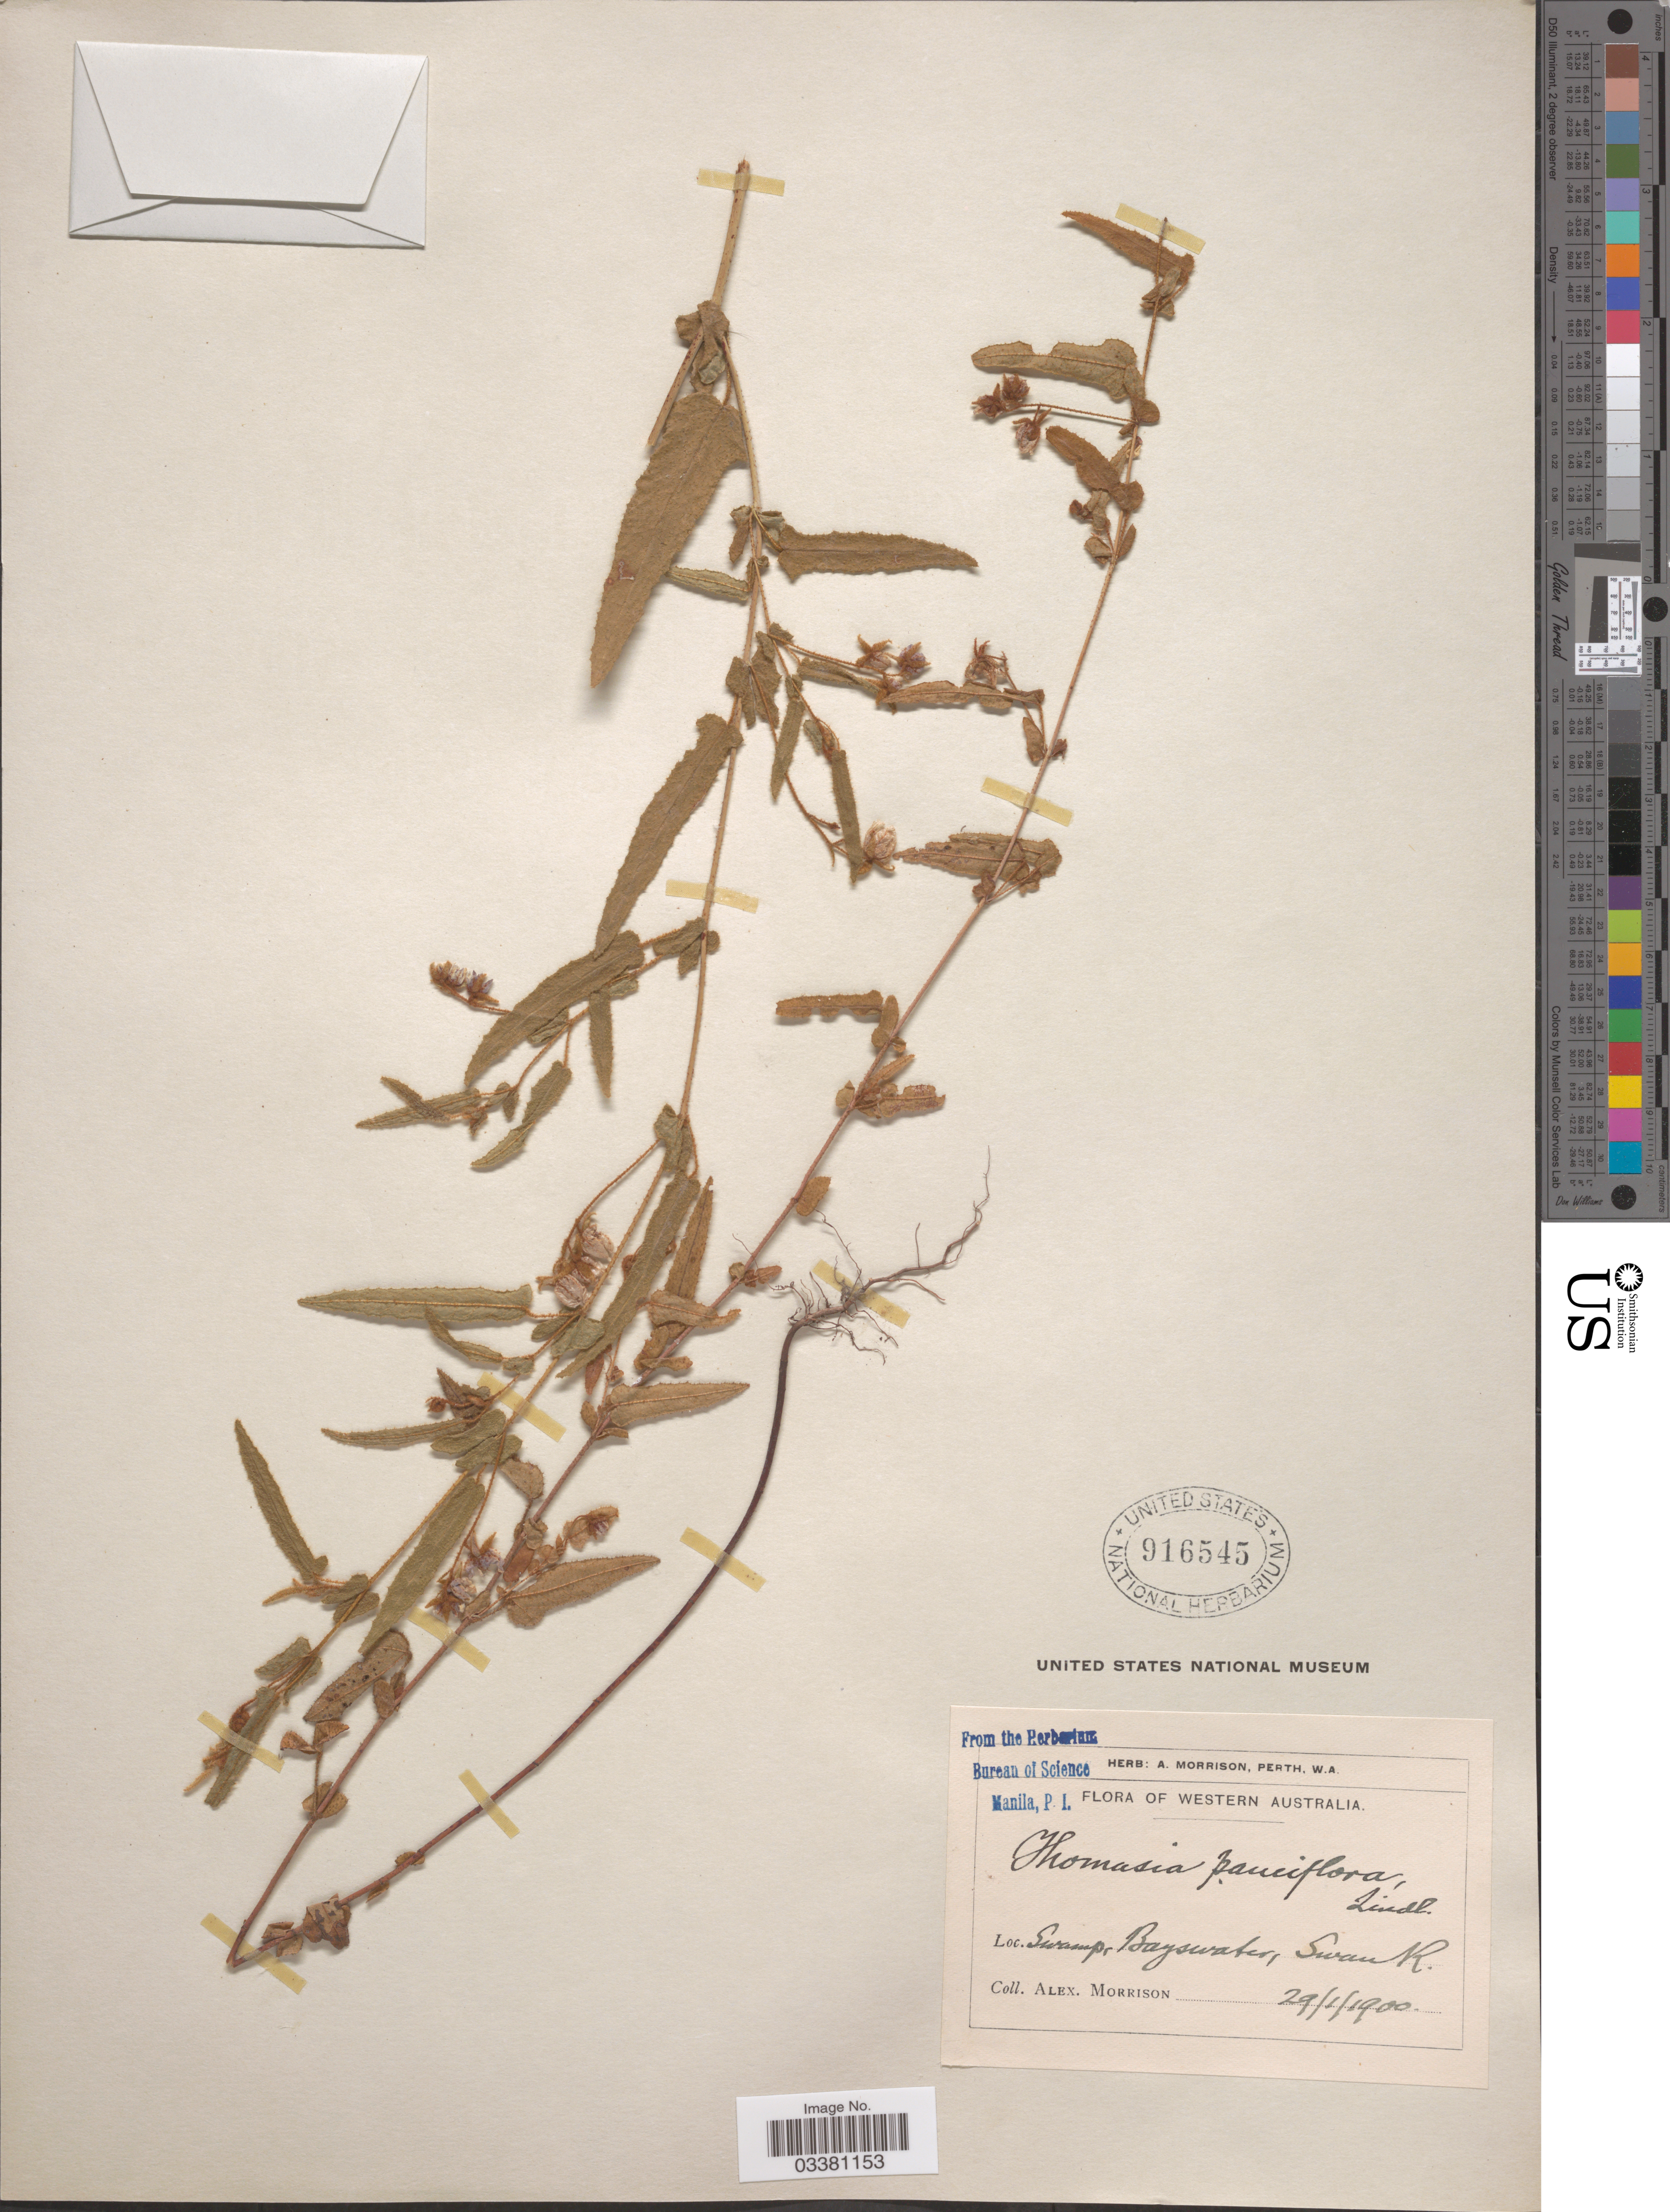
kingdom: Plantae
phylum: Tracheophyta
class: Magnoliopsida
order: Malvales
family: Malvaceae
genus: Thomasia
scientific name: Thomasia pauciflora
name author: Lindl.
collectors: A. Morrison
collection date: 1900-01-29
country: Australia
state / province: Western Australia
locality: Swamp, Bayswater, Swan R.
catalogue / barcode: US 916545